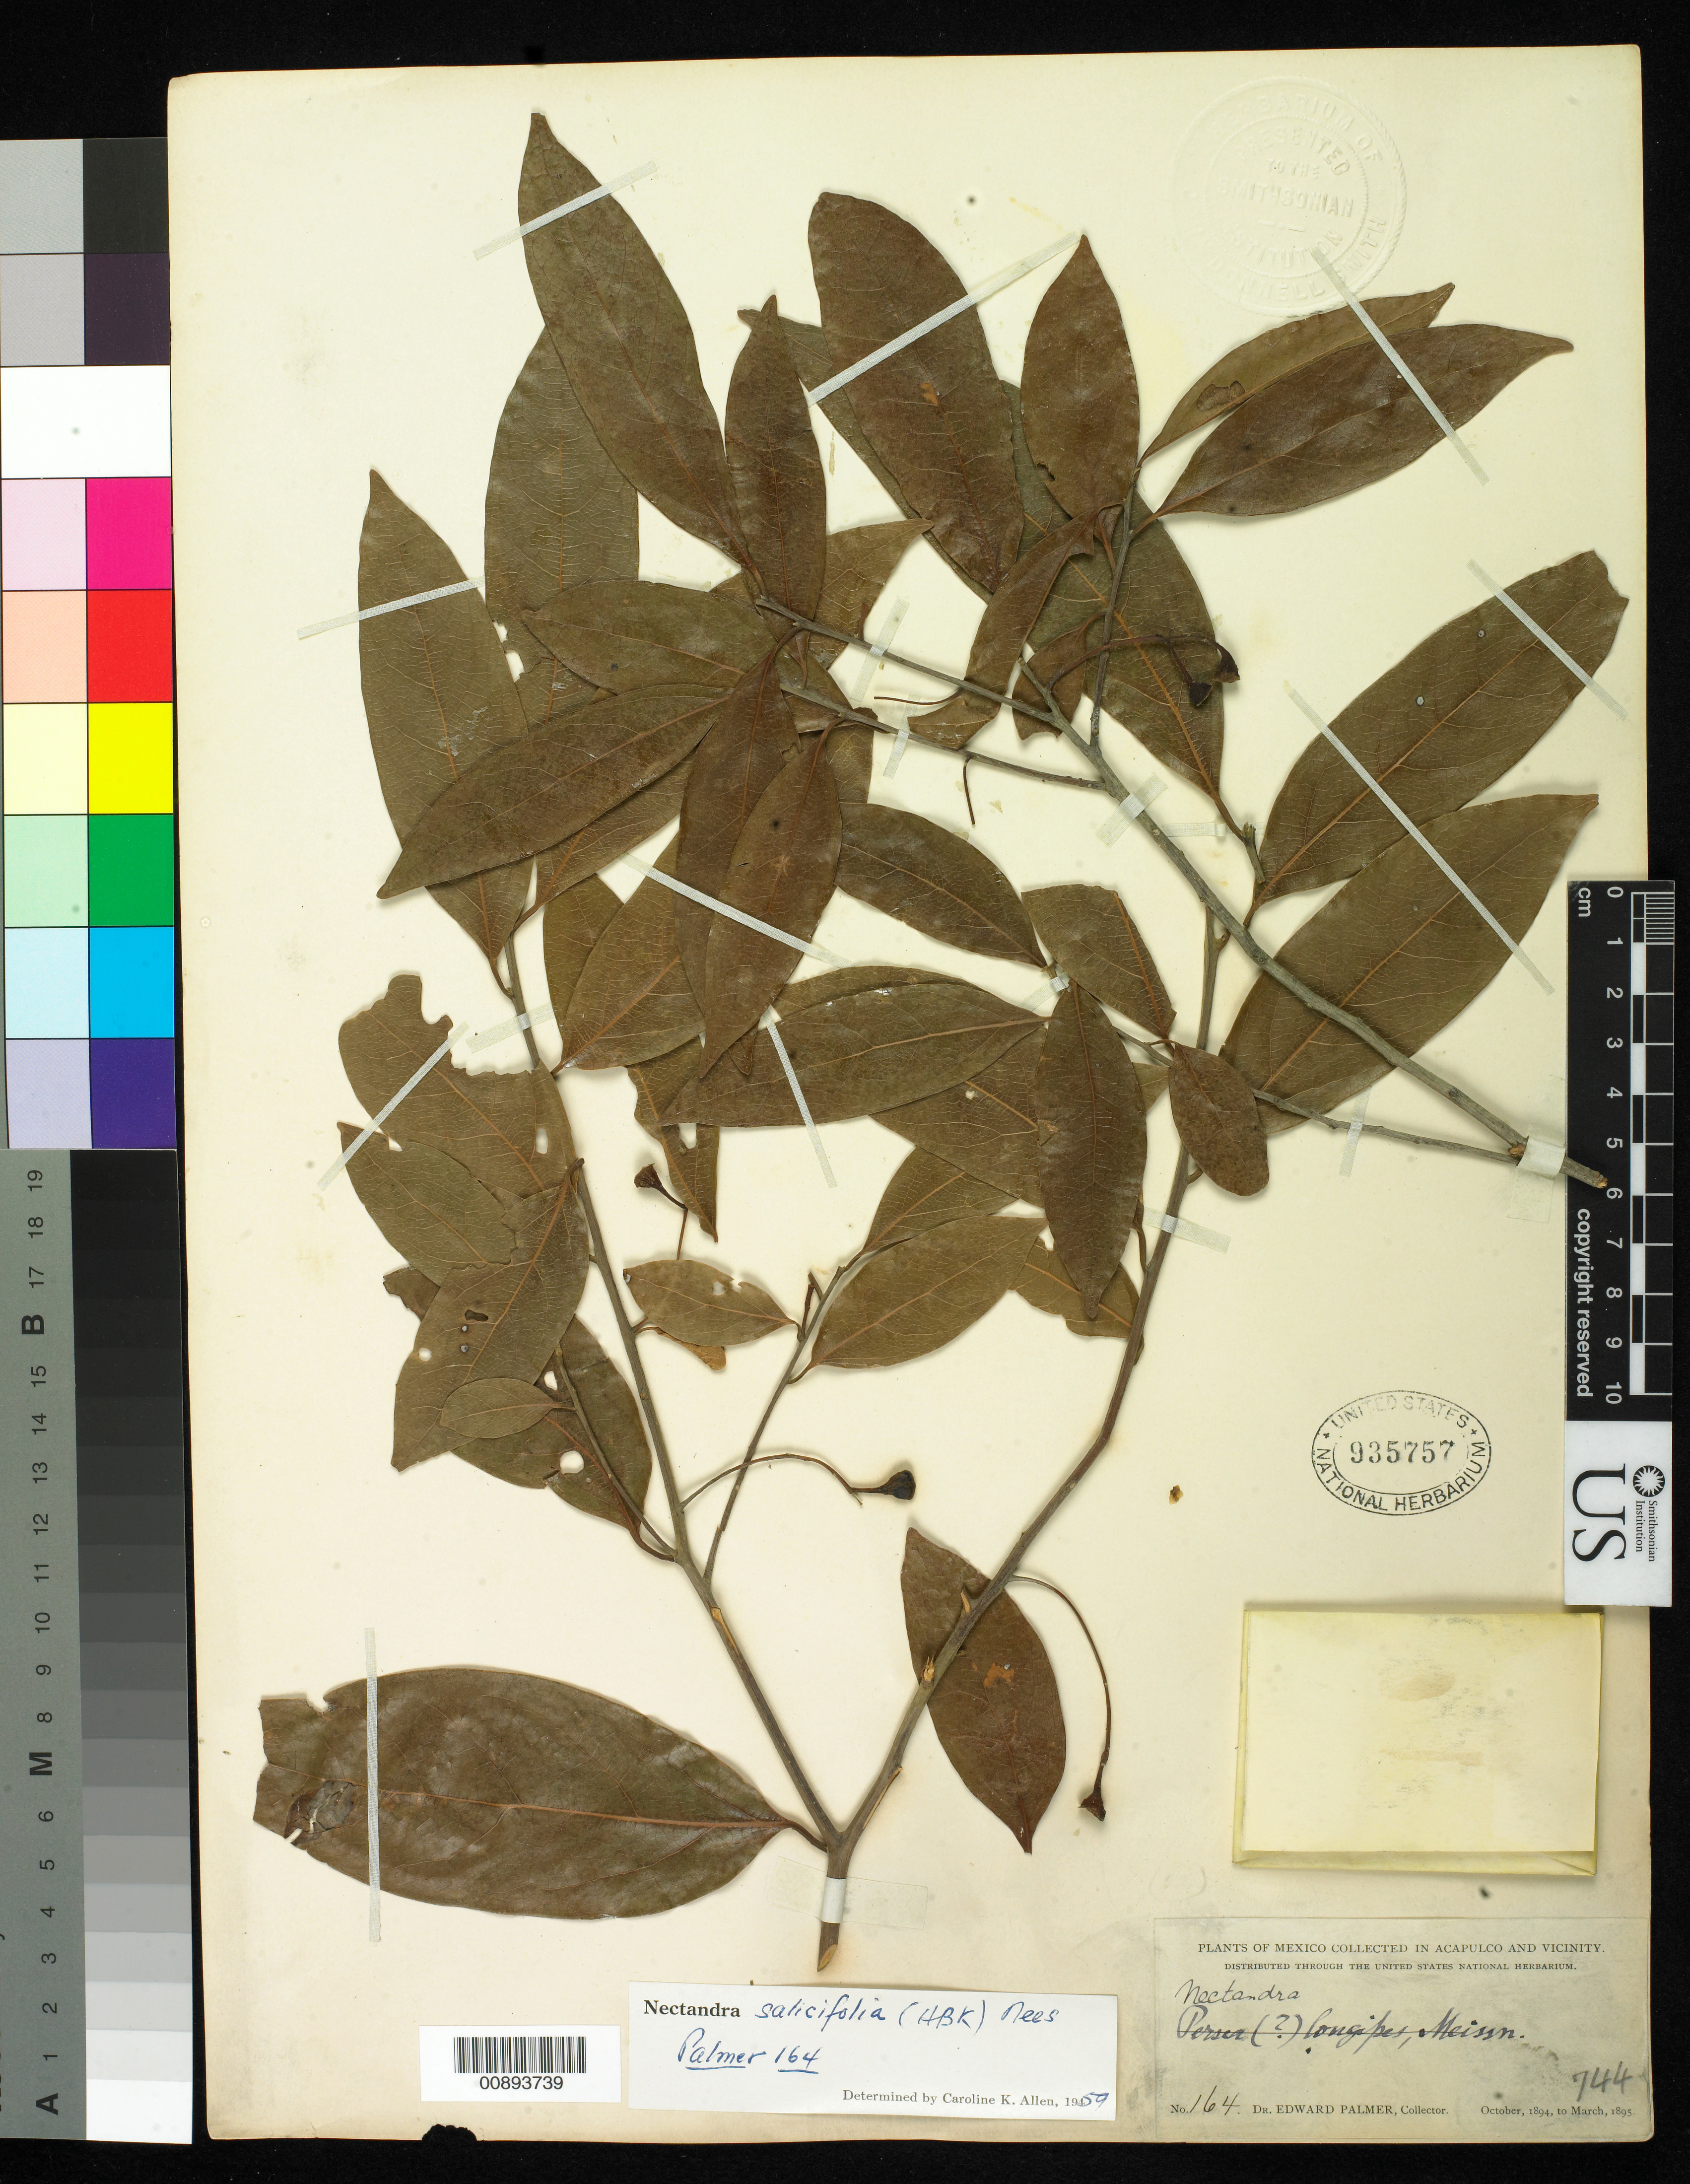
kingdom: Plantae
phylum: Tracheophyta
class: Magnoliopsida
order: Laurales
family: Lauraceae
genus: Damburneya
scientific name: Damburneya salicifolia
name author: (Kunth) Trofimov & Rohwer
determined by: Strong, Mark T., (BOT), Smithsonian Institution - National Museum of Natural History (UNITED STATES)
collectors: E. Palmer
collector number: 164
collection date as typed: Oct 1894 to -- Mar 1895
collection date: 1894-10/1895-03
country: Mexico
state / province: Guerrero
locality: Acapulco, Guerrero and vicinity.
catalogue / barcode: US 935757